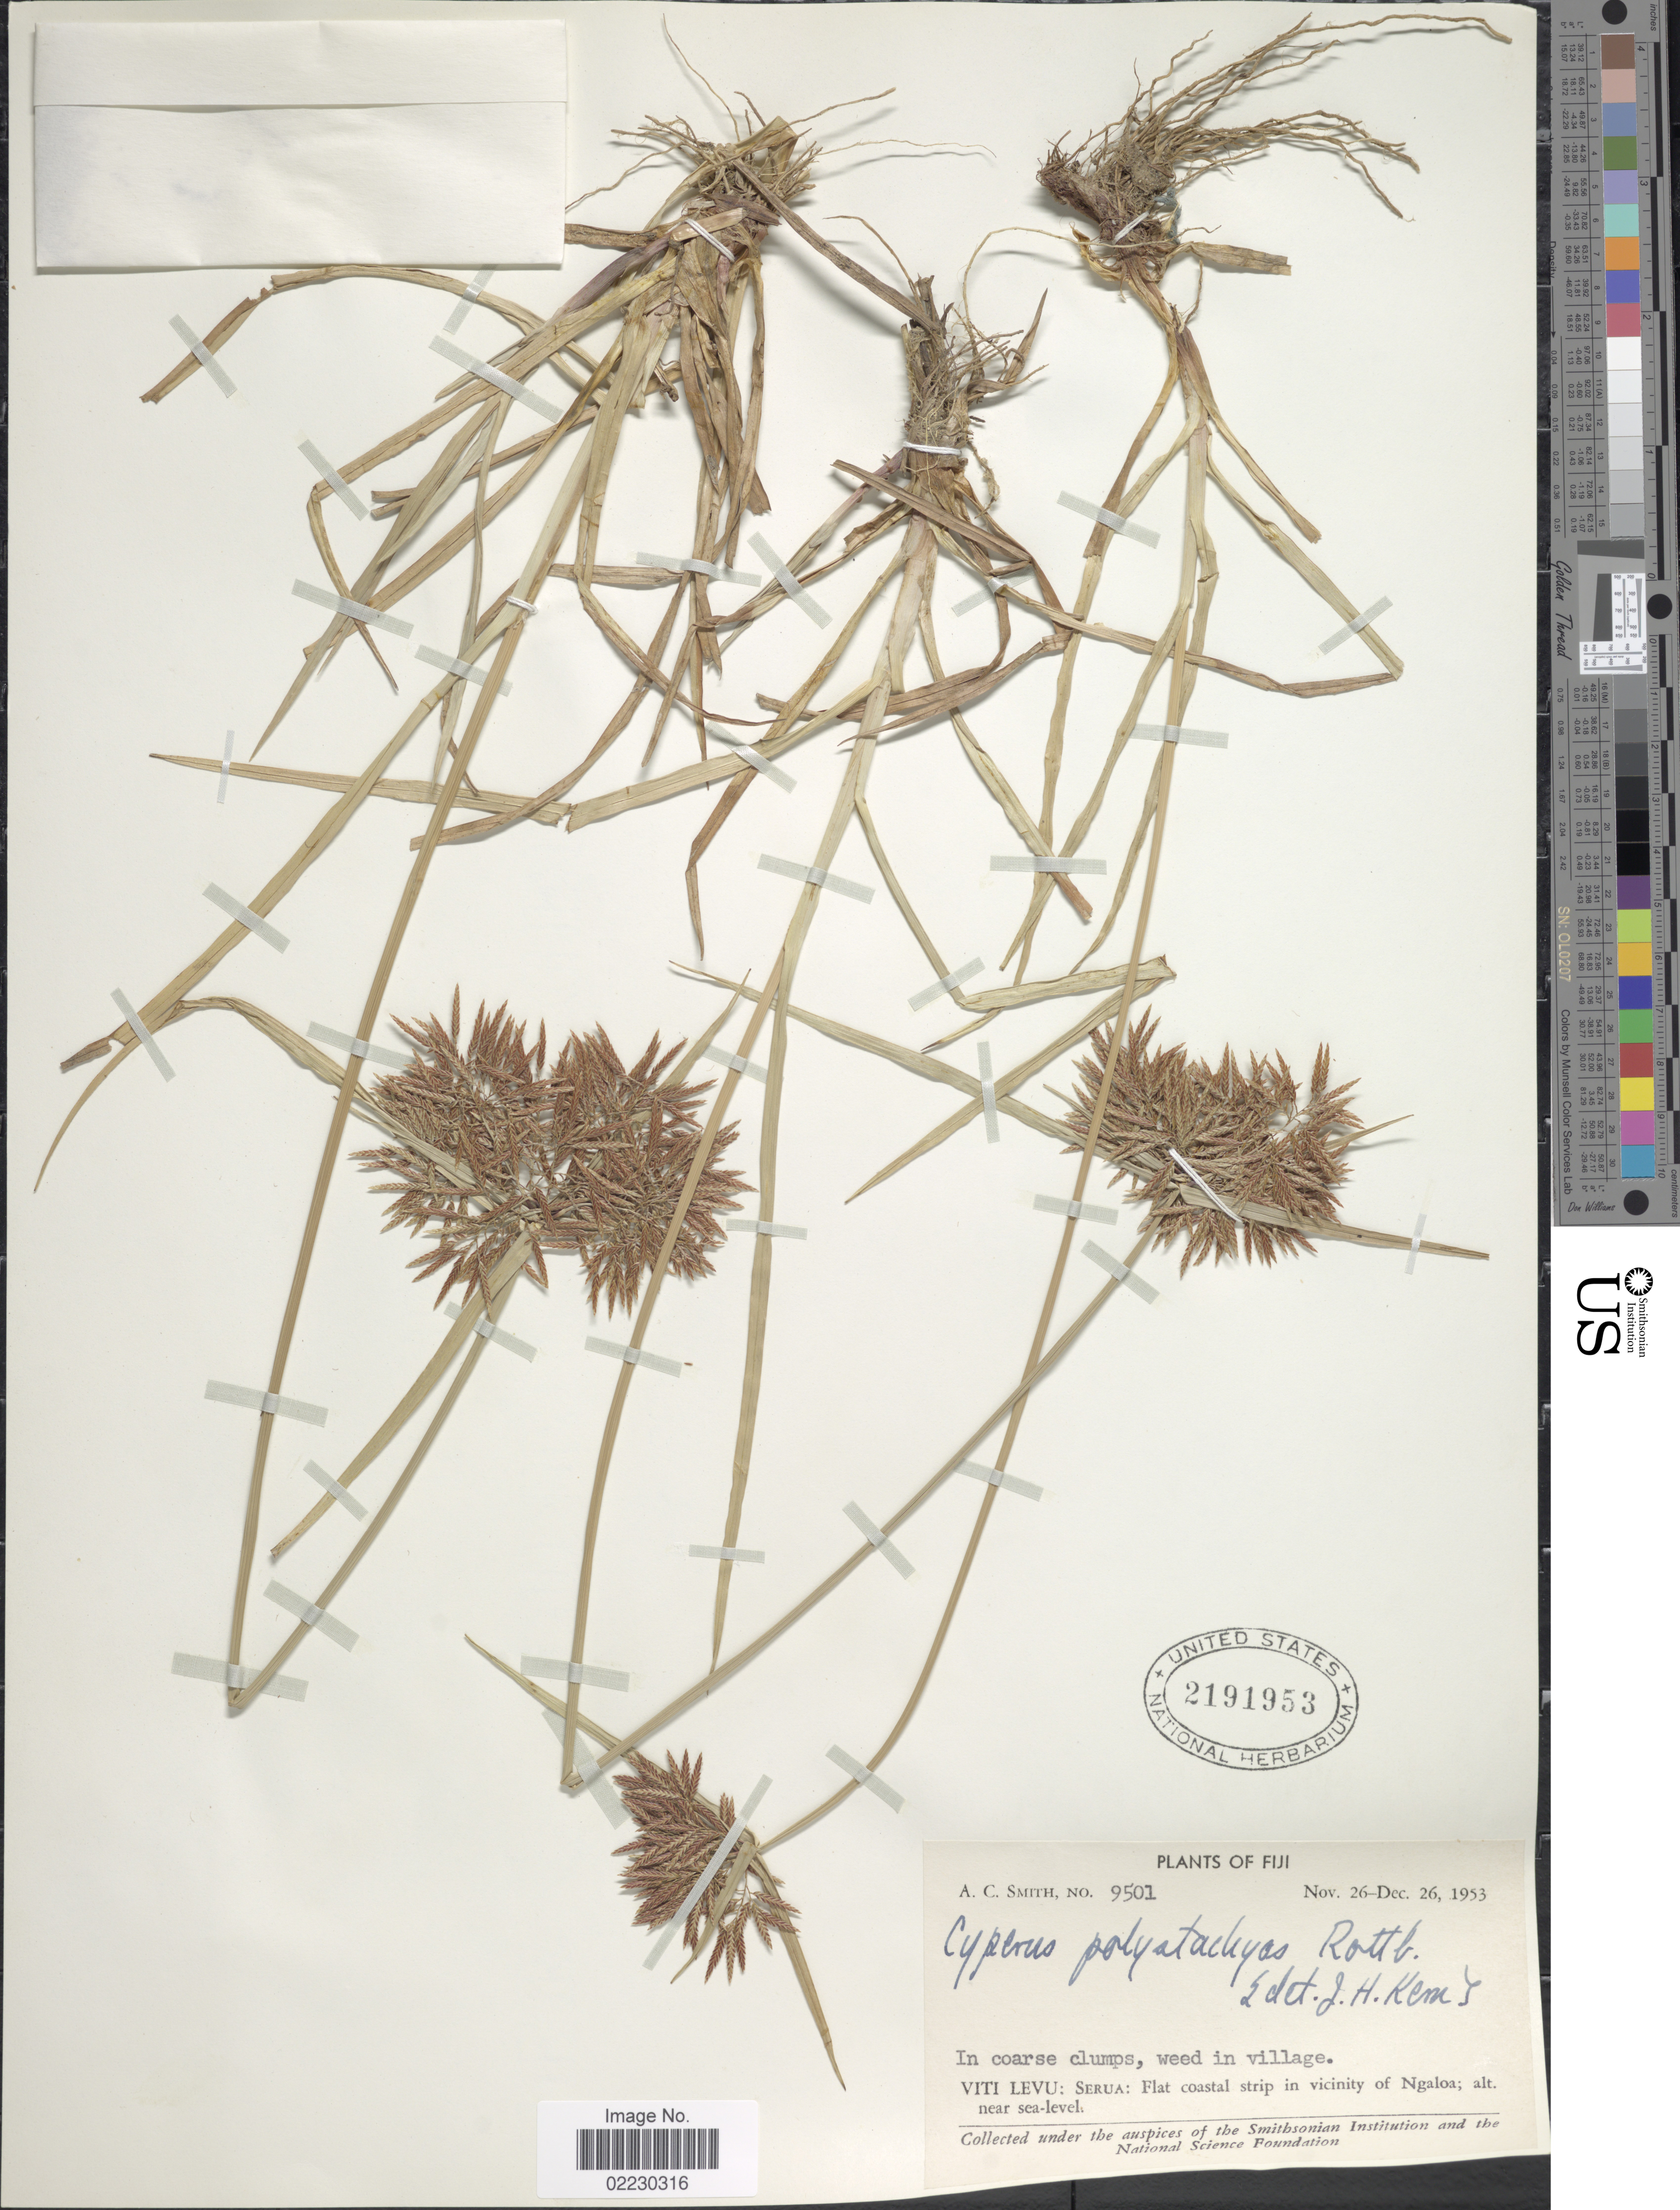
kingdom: Plantae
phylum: Tracheophyta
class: Liliopsida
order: Poales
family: Cyperaceae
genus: Cyperus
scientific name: Cyperus polystachyos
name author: Rottb.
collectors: A. C. Smith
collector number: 9501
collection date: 1953-11-26/1953-12-26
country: Fiji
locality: In coarse clump, weed in village, Viti Levu: Serua: float coastal strip in vicinity of Ngaloa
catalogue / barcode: US 2191953